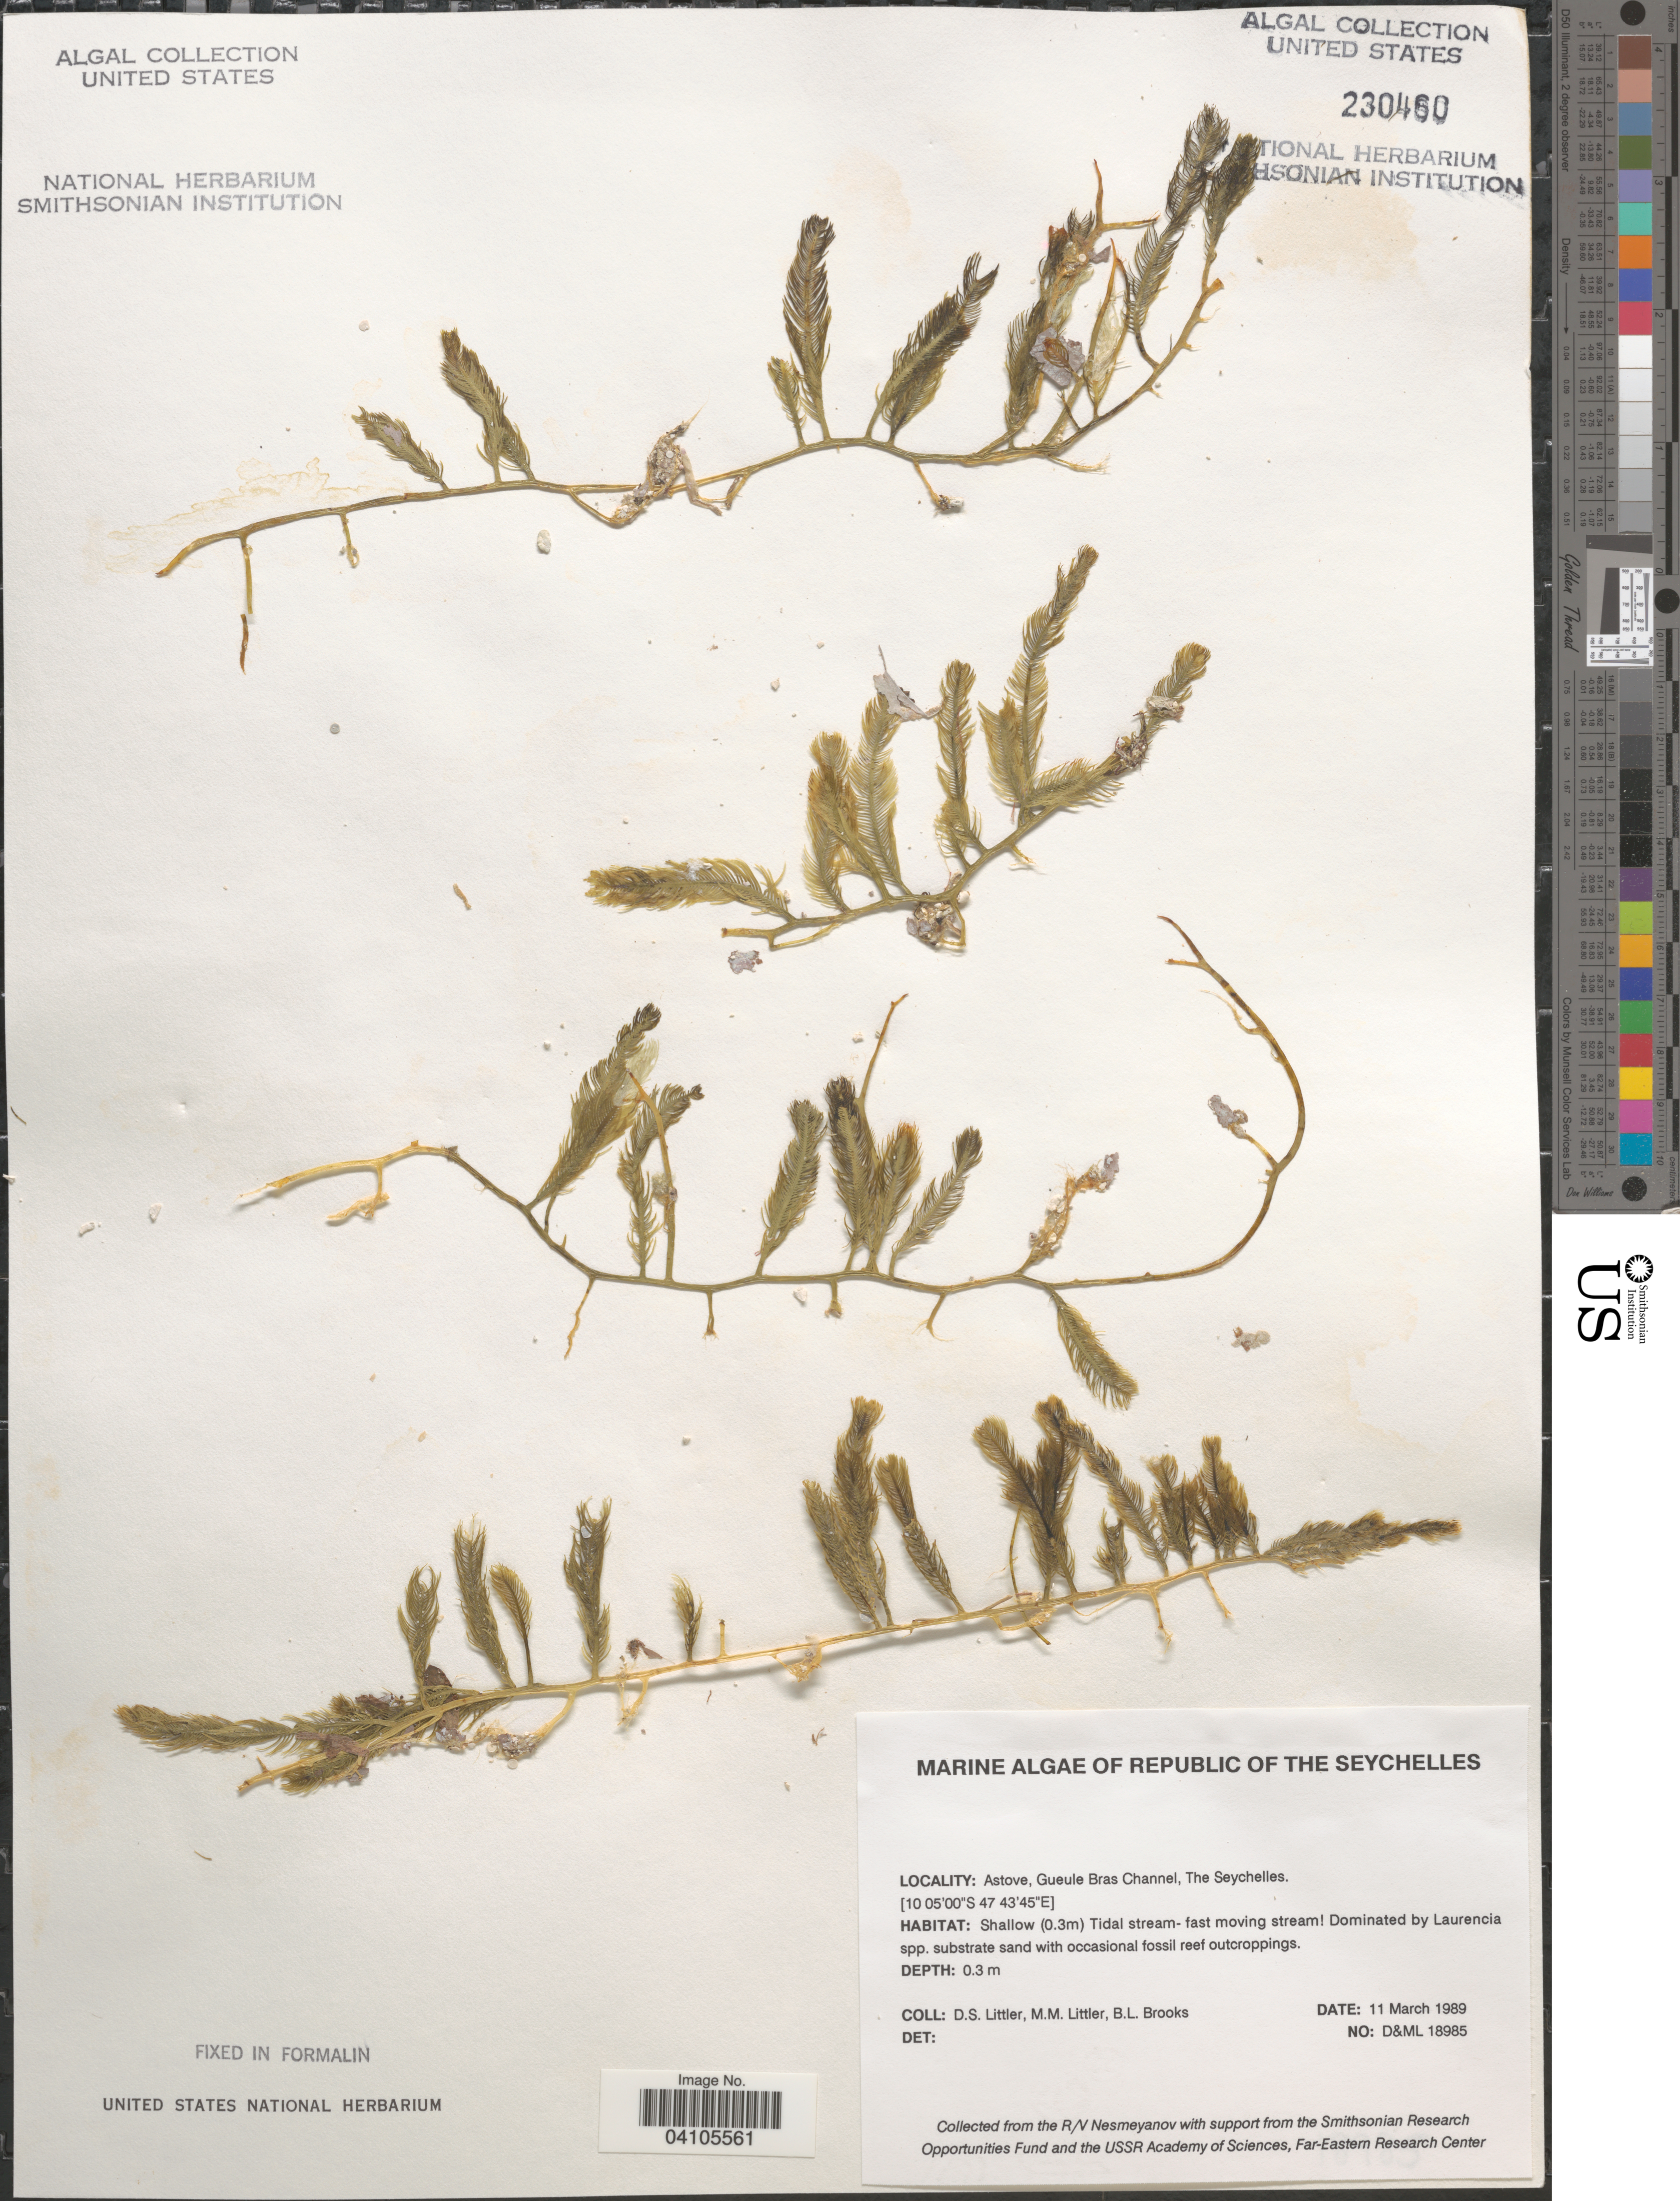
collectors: D. S. Littler & B. Brooks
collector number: D&ML 18985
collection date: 1989-03-11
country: Seychelles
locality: Astove, Gueule Bras Channel.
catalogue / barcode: US 230460